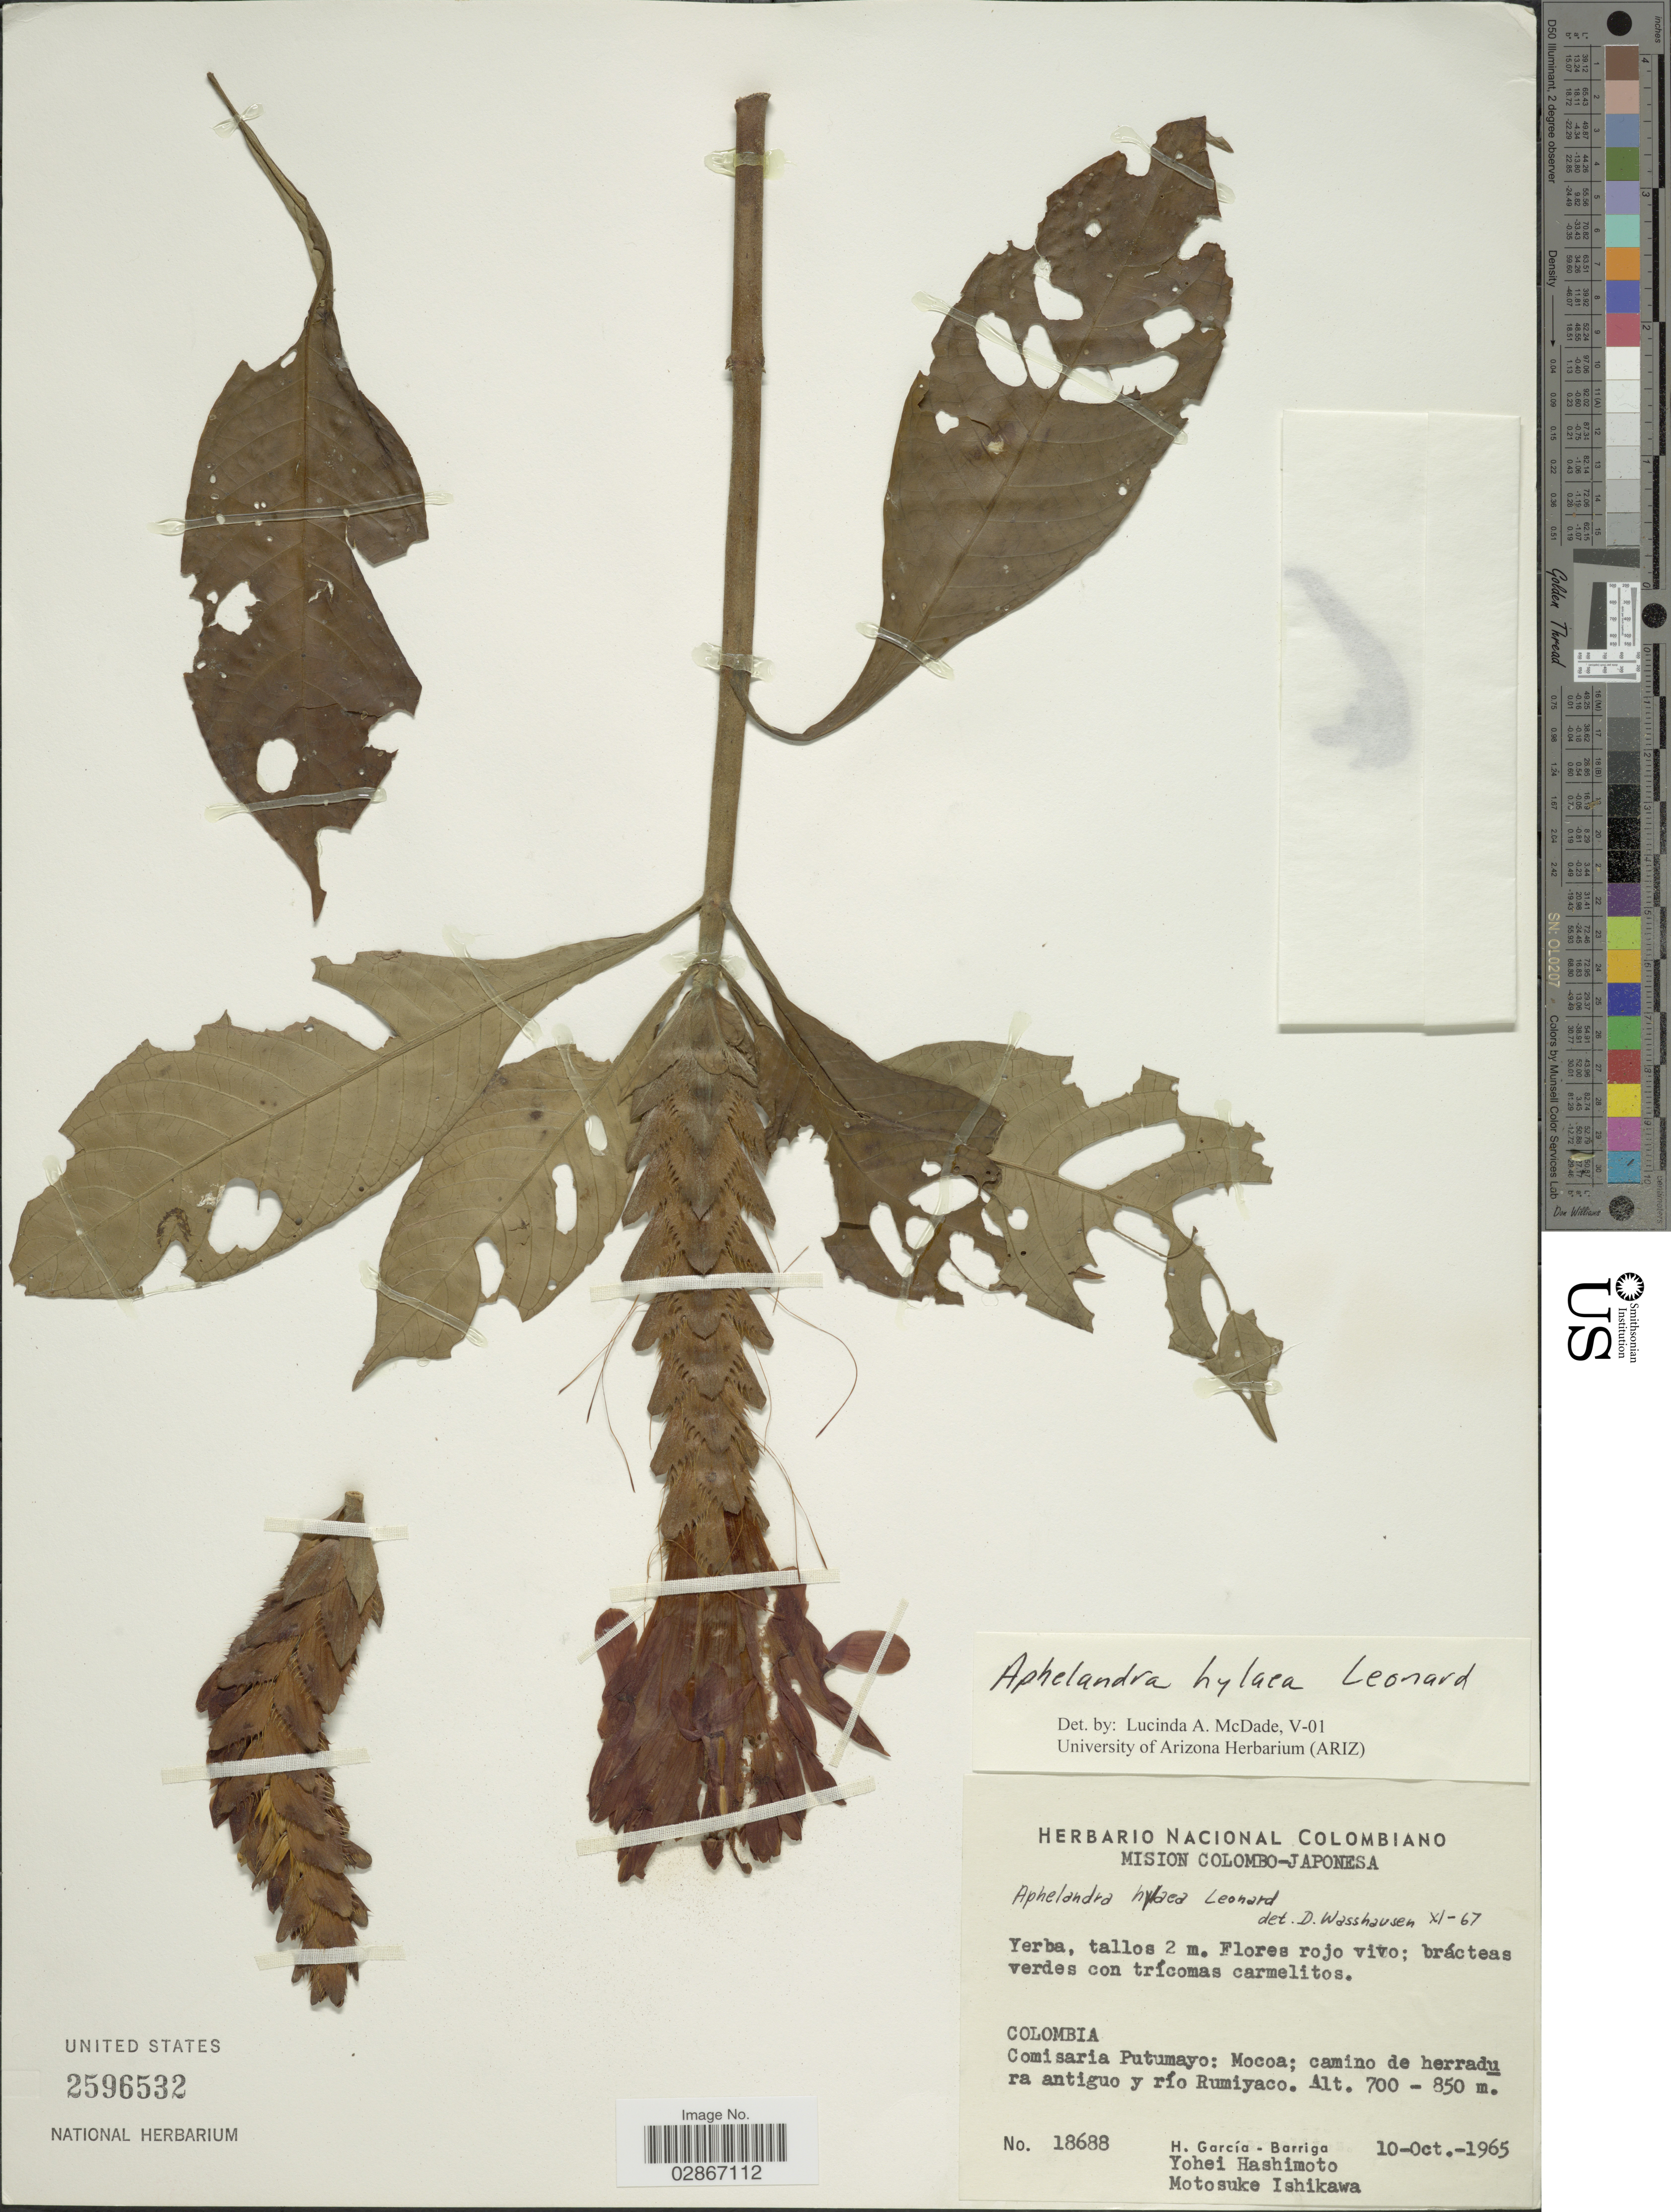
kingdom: Plantae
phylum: Tracheophyta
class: Magnoliopsida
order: Lamiales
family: Acanthaceae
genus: Aphelandra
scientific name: Aphelandra hylaea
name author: Leonard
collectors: H. García Barriga, Y. Hashimoto & M. Ishikawa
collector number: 18688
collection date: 1965-10-10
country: Colombia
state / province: Putumayo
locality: Comisaria Putumayo: Mocoa; camino de herradura antiguo y río Rumiyaco.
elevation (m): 700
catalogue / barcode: US 2596532